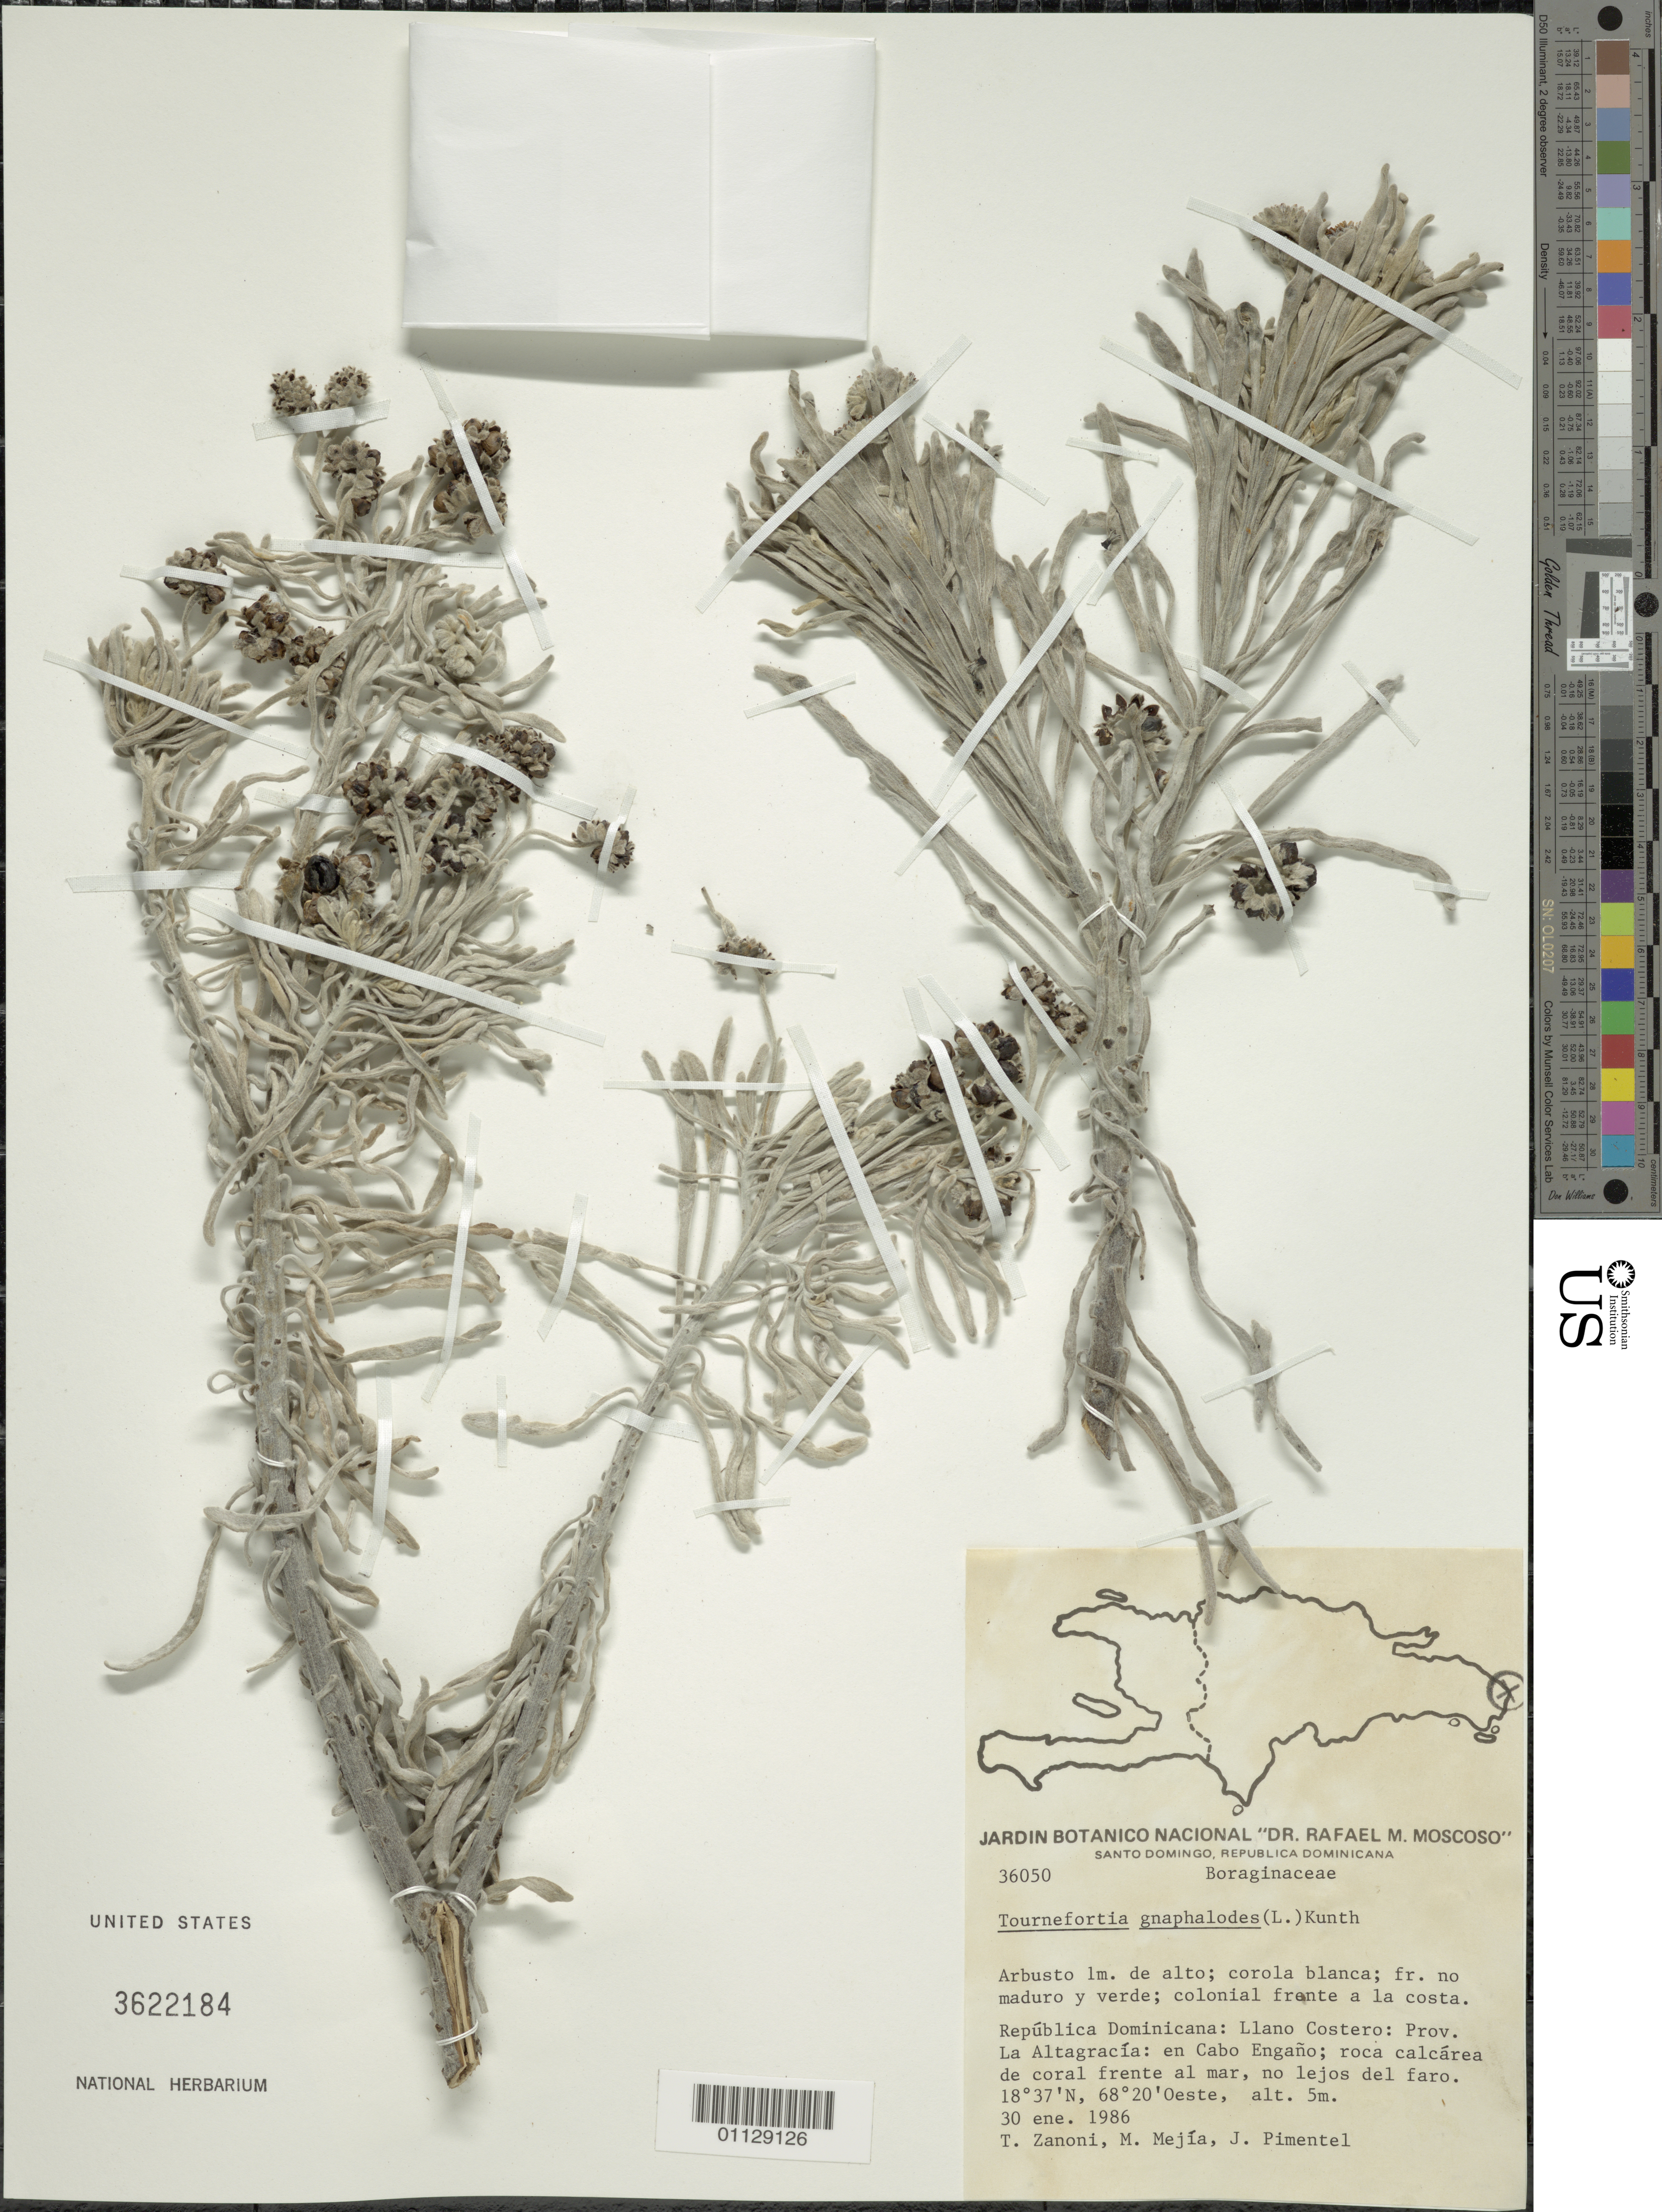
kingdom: Plantae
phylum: Tracheophyta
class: Magnoliopsida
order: Boraginales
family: Heliotropiaceae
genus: Tournefortia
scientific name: Tournefortia gnaphalodes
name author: (L.) R. Br.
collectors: T. A. Zanoni, M. Mejia & J. Pimentel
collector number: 36050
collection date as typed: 30 Jun 1986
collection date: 1986-06-30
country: Dominican Republic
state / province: Santo Domingo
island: Hispaniola I.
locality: Republica Dominaca: Llano Costero: Prov. La Altagracia: en Cabo Engano; roca calcarea de coral frente al mar, no lejos del faro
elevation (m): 5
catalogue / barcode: US 3622184